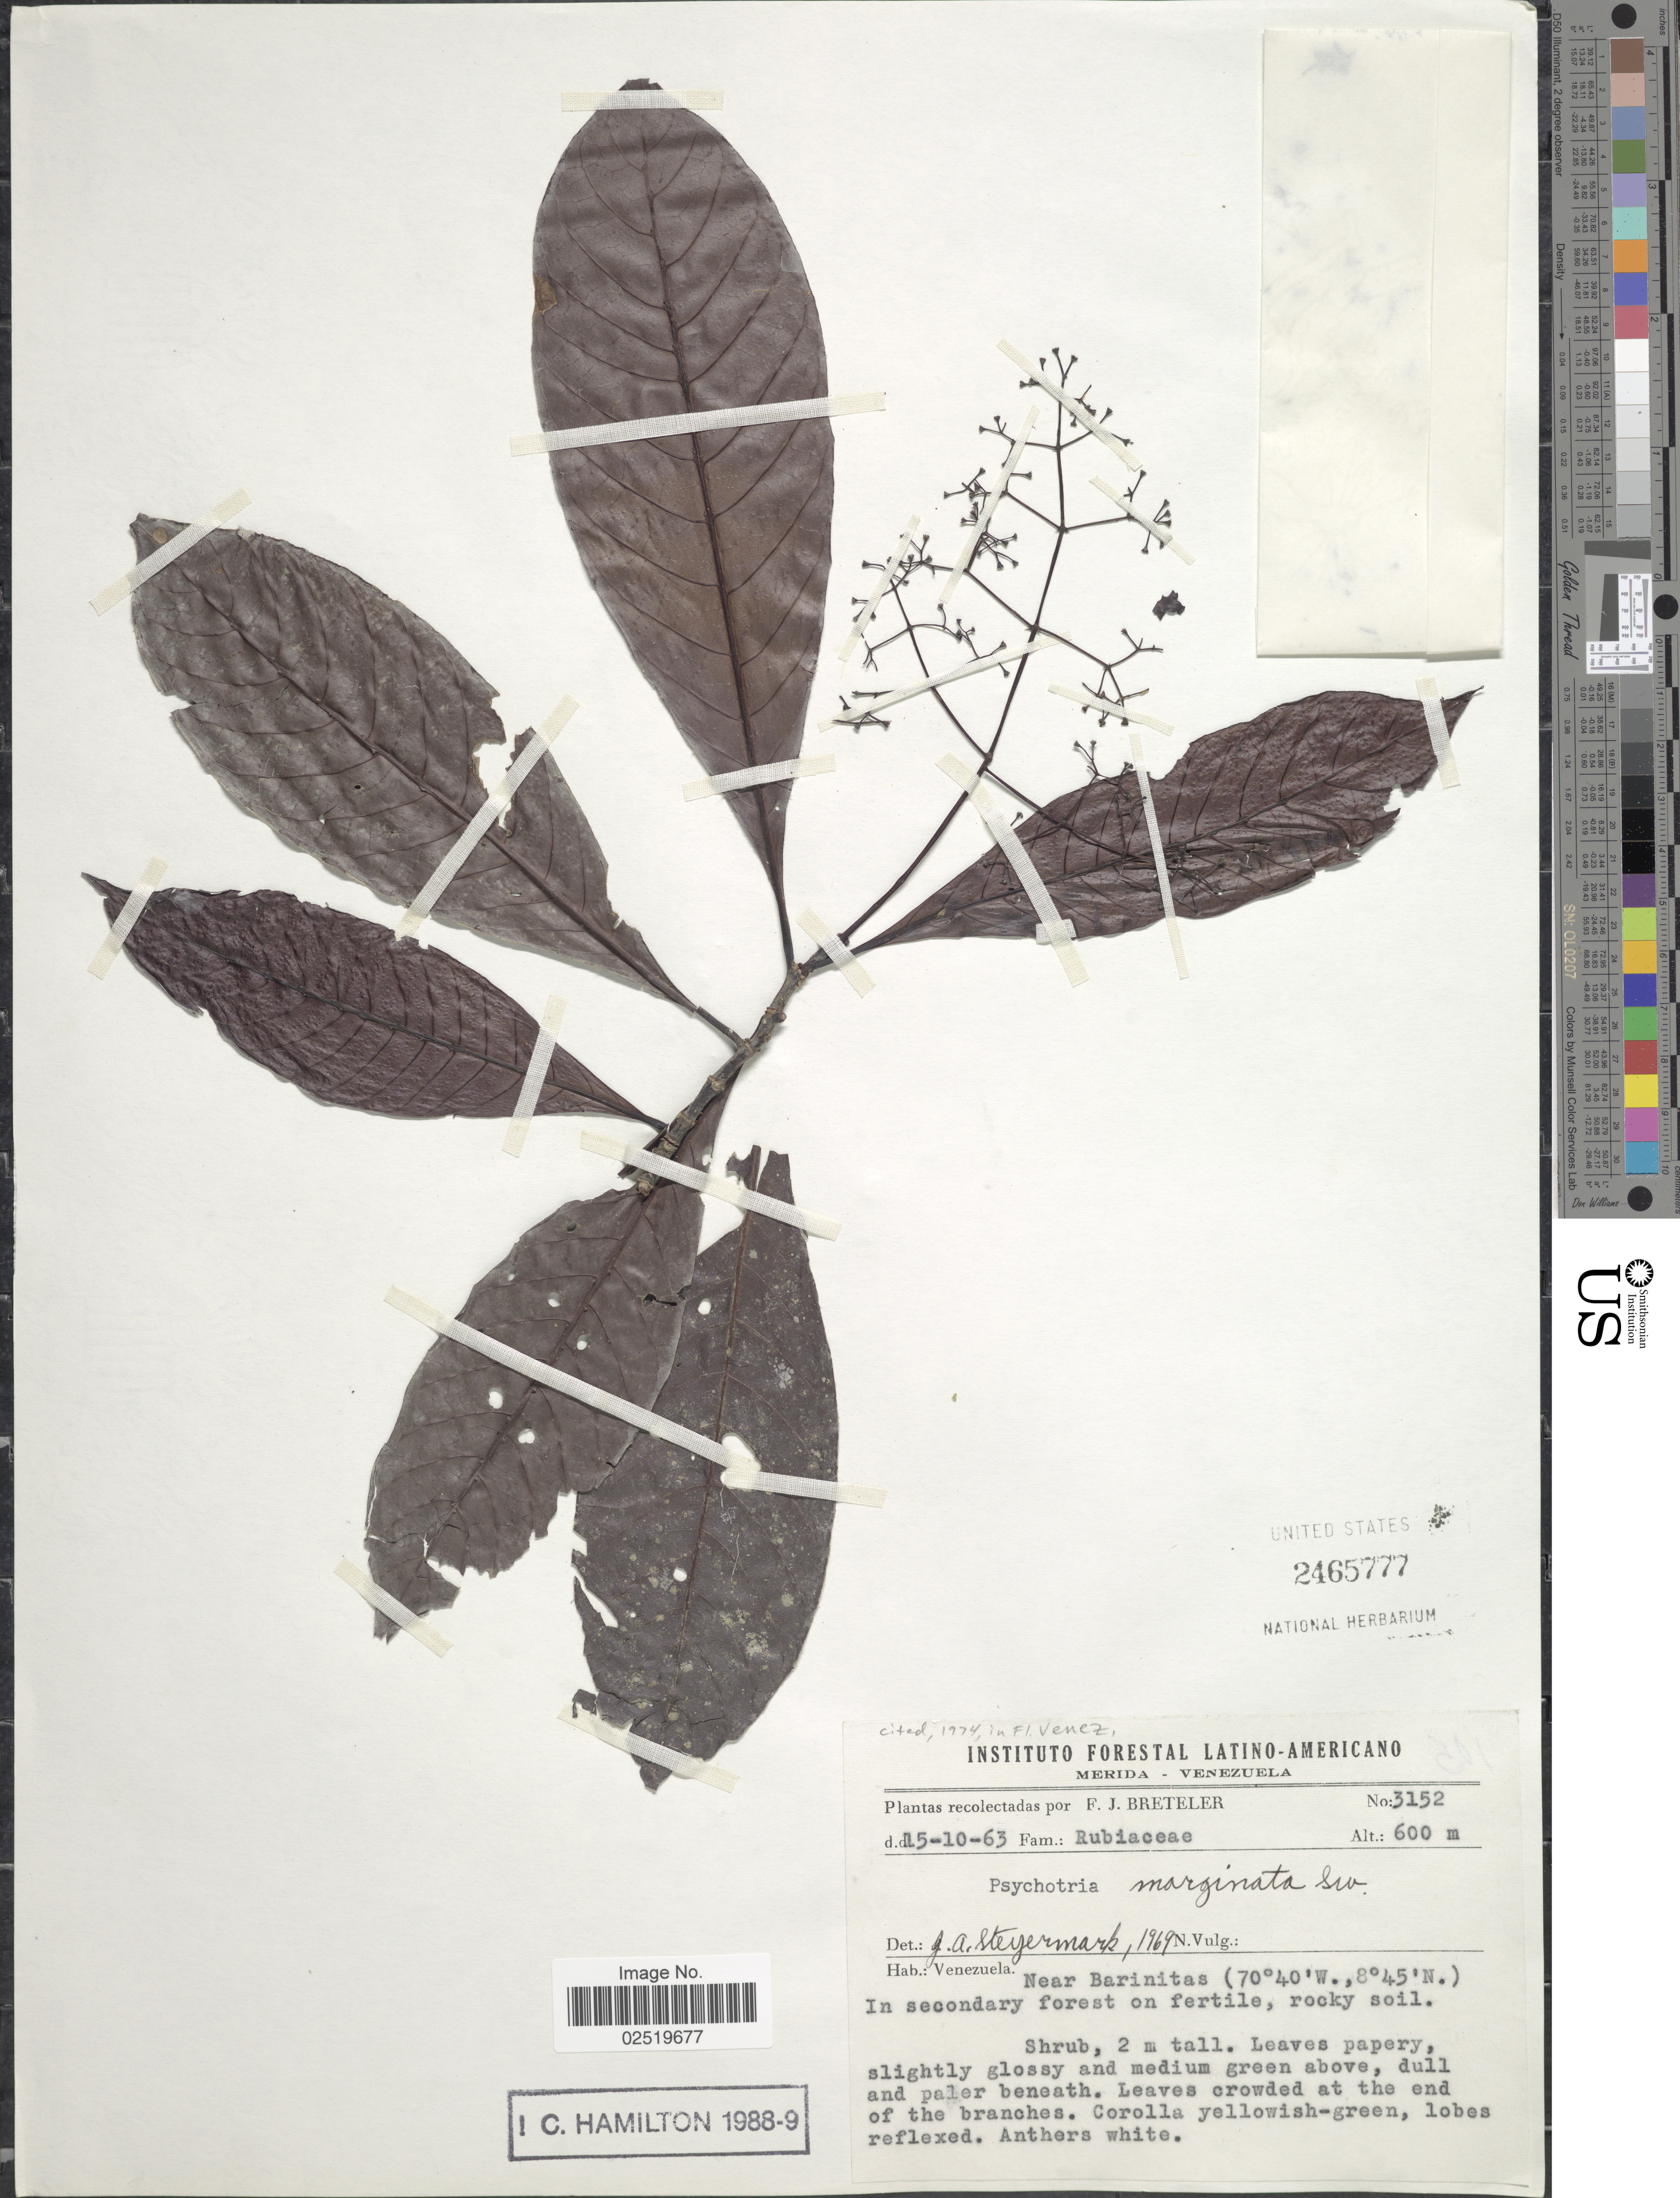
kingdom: Plantae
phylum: Tracheophyta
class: Magnoliopsida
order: Gentianales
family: Rubiaceae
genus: Psychotria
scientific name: Psychotria marginata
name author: Sw.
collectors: F. J. Breteler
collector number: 3152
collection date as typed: Transcribed d/m/y: 15/10/63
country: Venezuela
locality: Near Barinitas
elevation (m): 600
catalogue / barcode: US 2465777